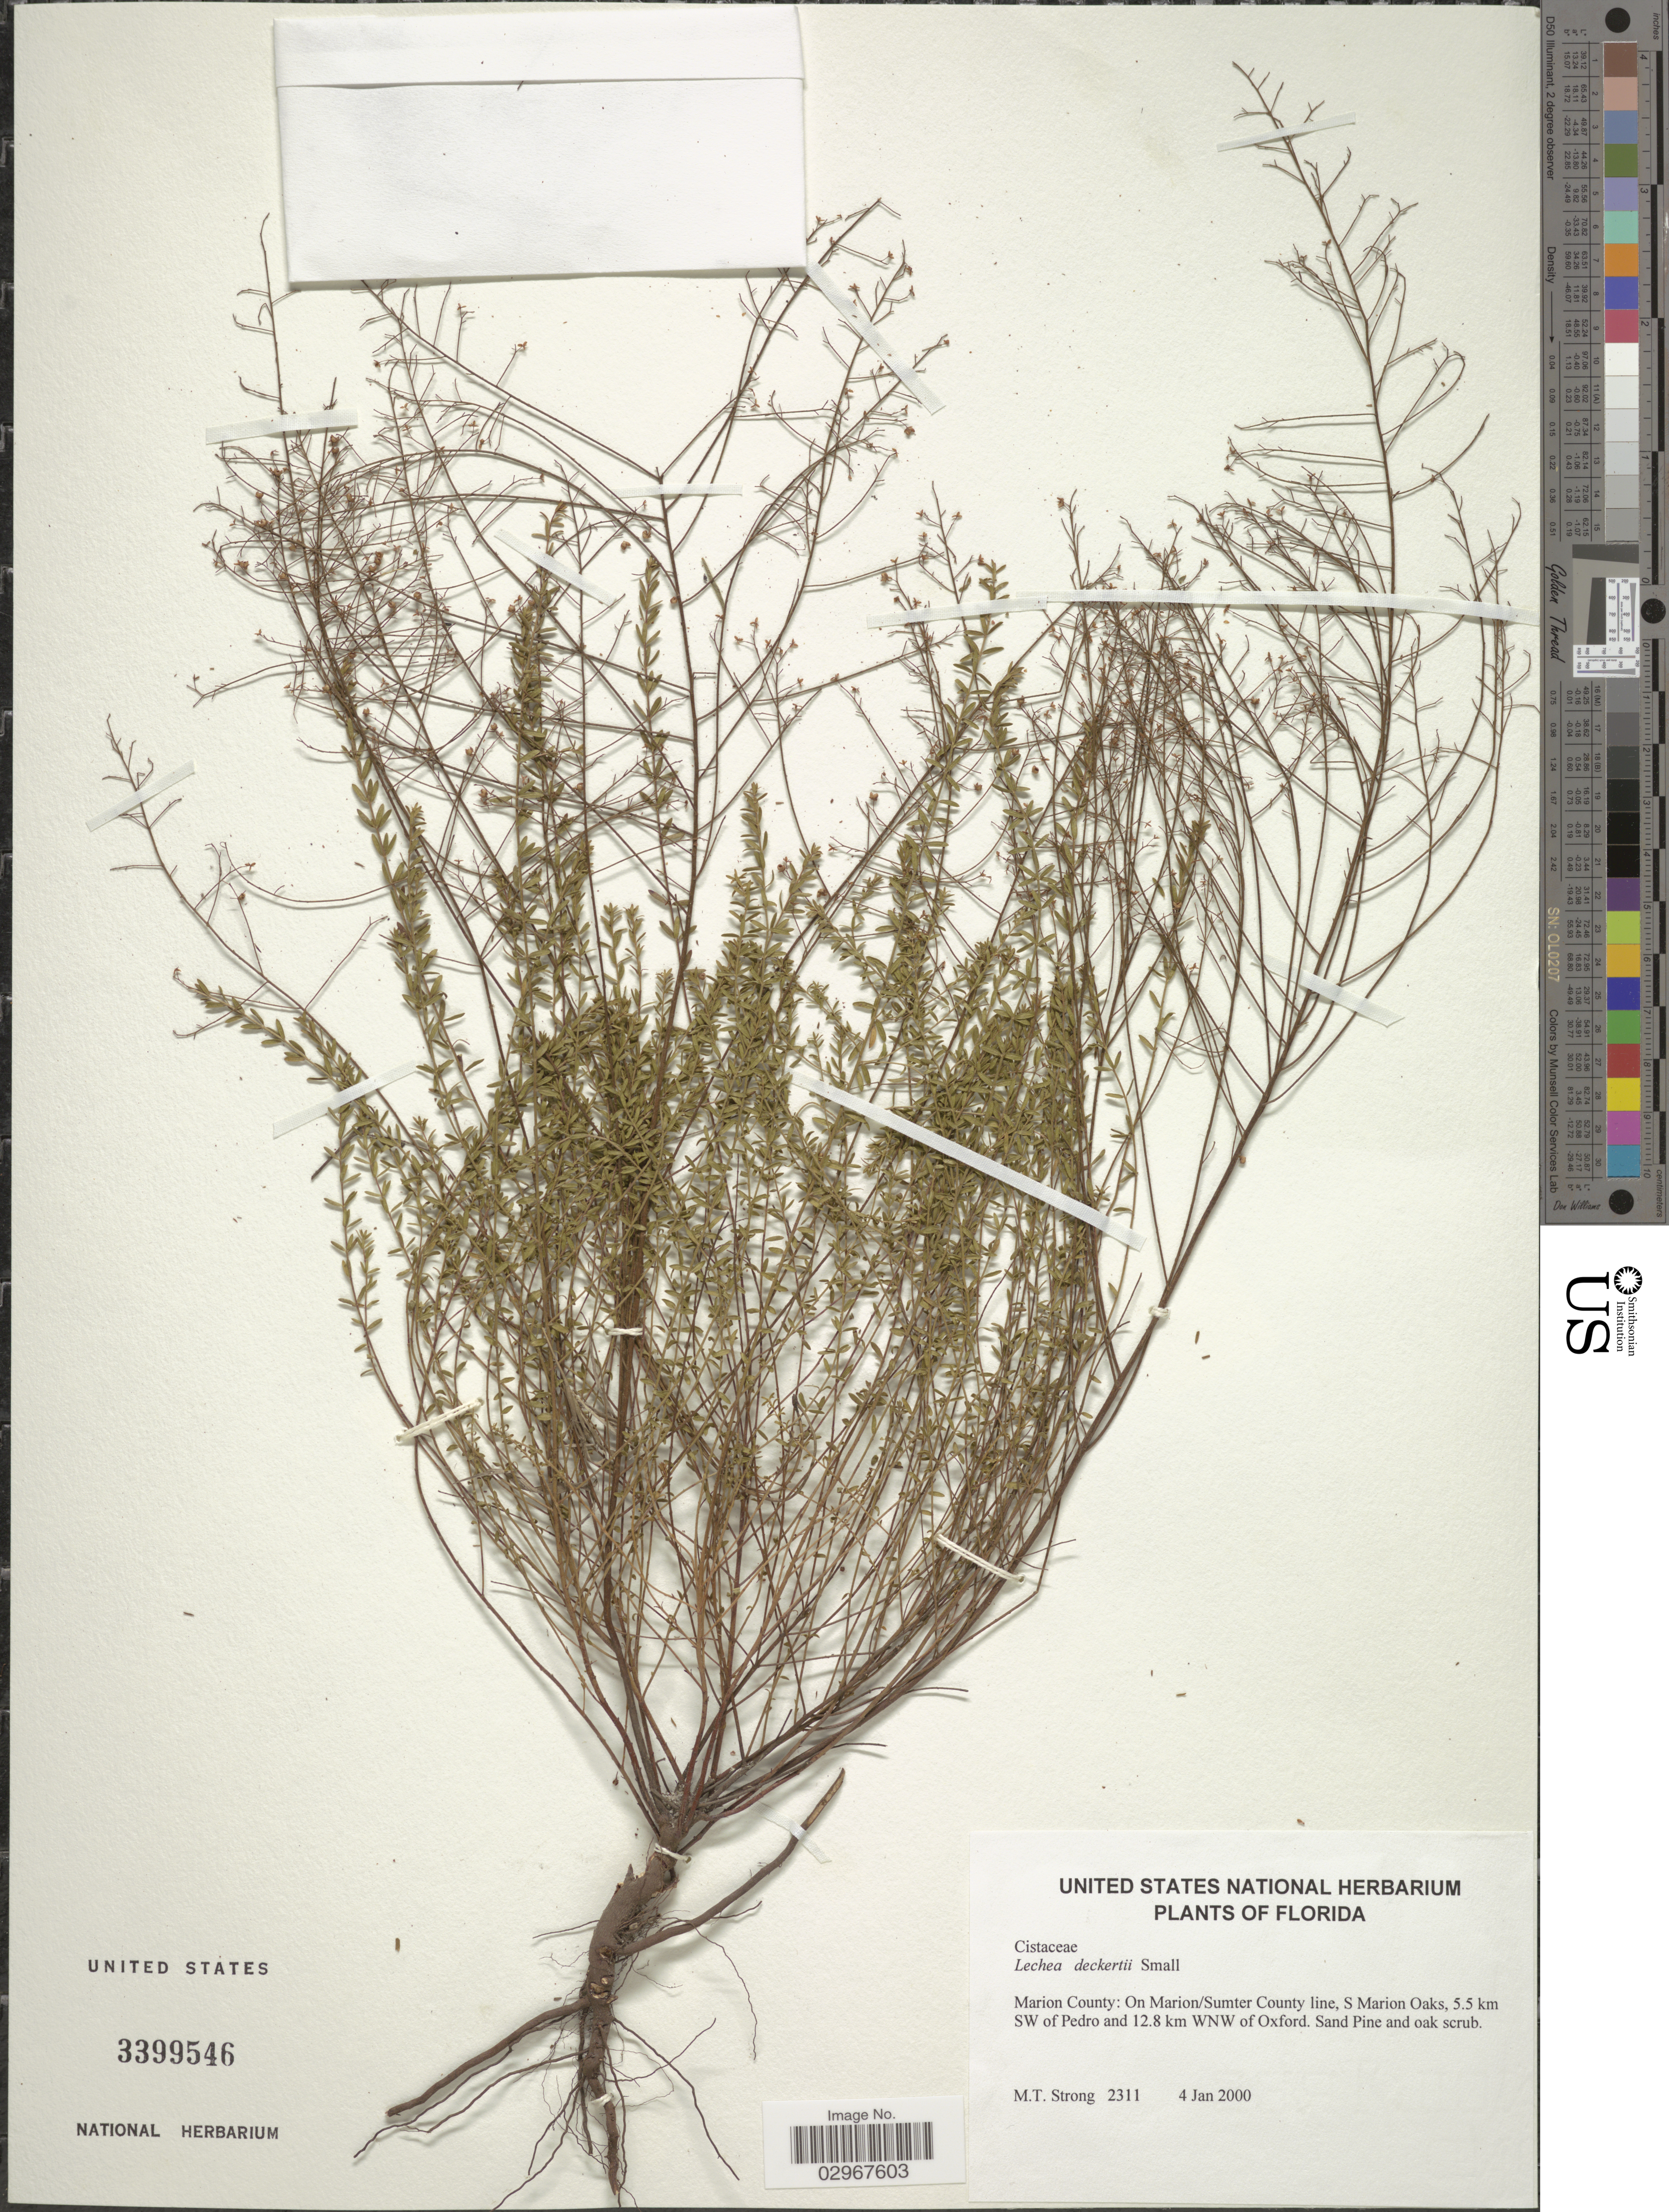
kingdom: Plantae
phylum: Tracheophyta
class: Magnoliopsida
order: Malvales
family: Cistaceae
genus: Lechea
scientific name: Lechea deckertii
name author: Small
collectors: M. T. Strong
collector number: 2311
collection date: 2000-01-04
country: United States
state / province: Florida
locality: Marion County: On Marion/ Sumter County line, S Marion Oaks, 5.5 km SW of Pedro and 12.8 km WNW of Oxford.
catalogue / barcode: US 3399546